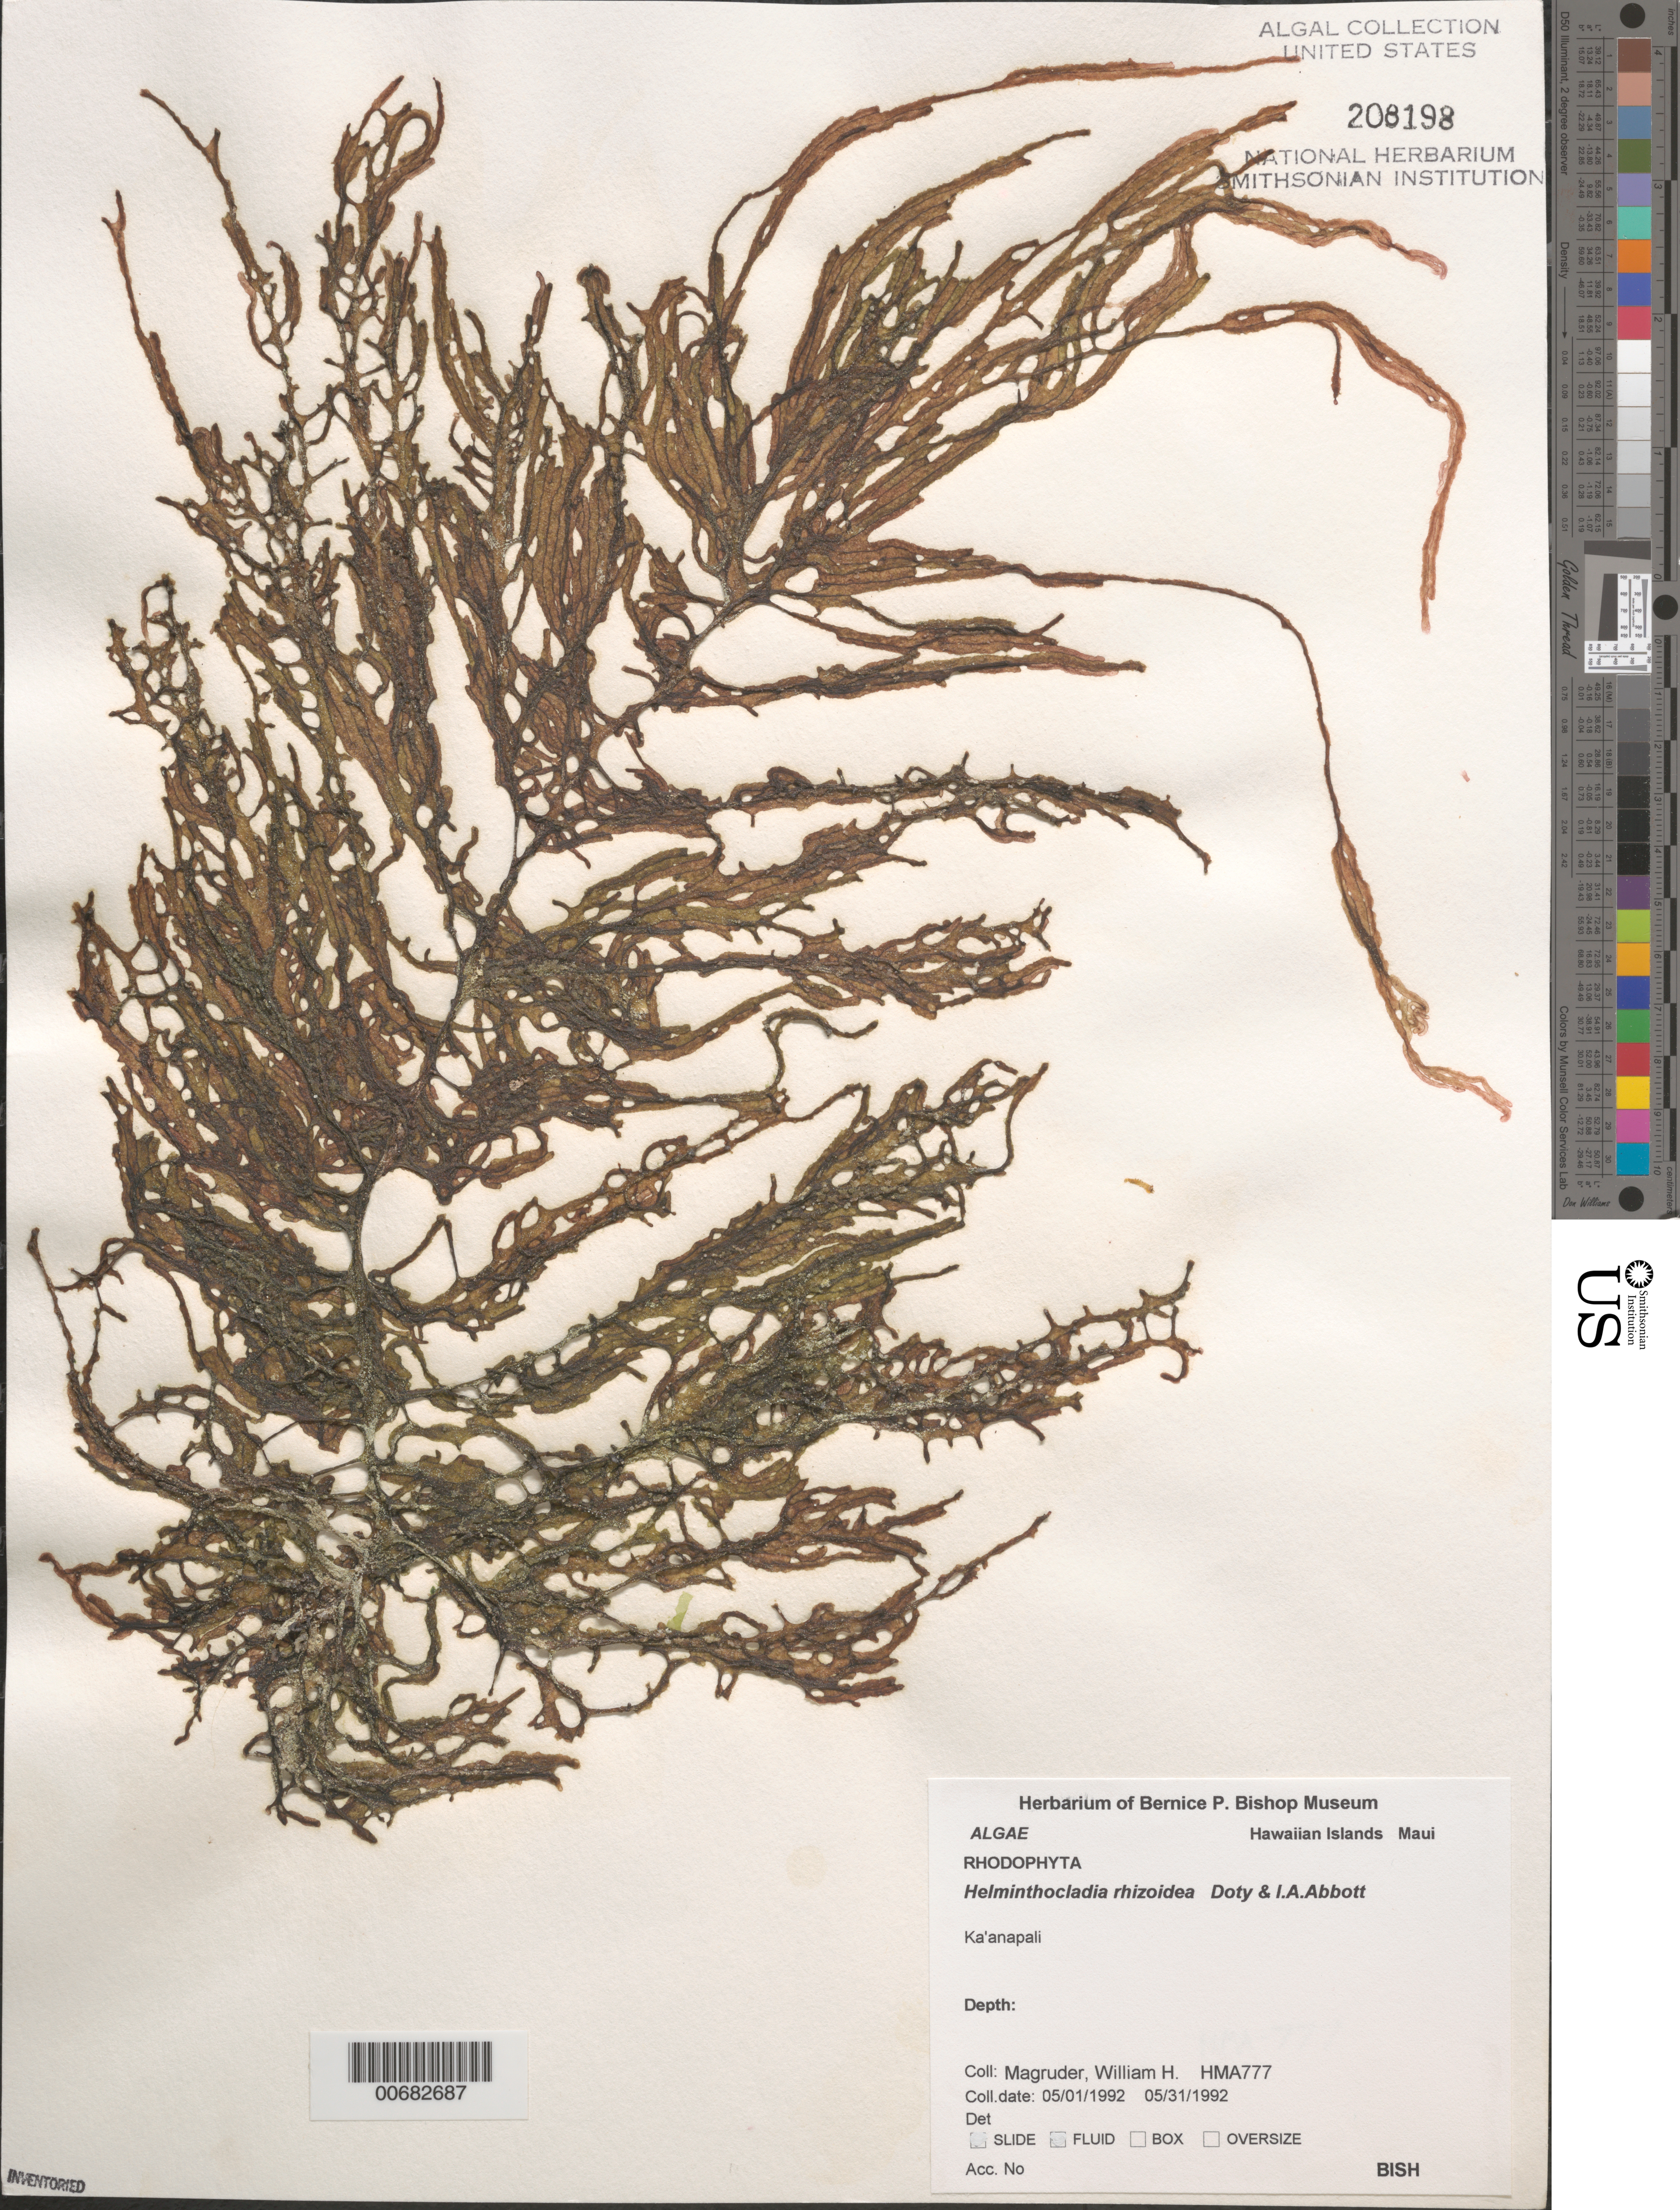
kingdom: Plantae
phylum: Rhodophyta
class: Florideophyceae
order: Nemaliales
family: Liagoraceae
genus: Helminthocladia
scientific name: Helminthocladia rhizoidea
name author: Doty & I.A. Abbott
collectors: W. Magruder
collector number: HMA 777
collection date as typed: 01 May 1992 to 31 May 1992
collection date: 1992-05-01/1992-05-31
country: United States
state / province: Hawaii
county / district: Maui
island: Maui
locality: Ka'anapali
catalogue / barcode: US 208198